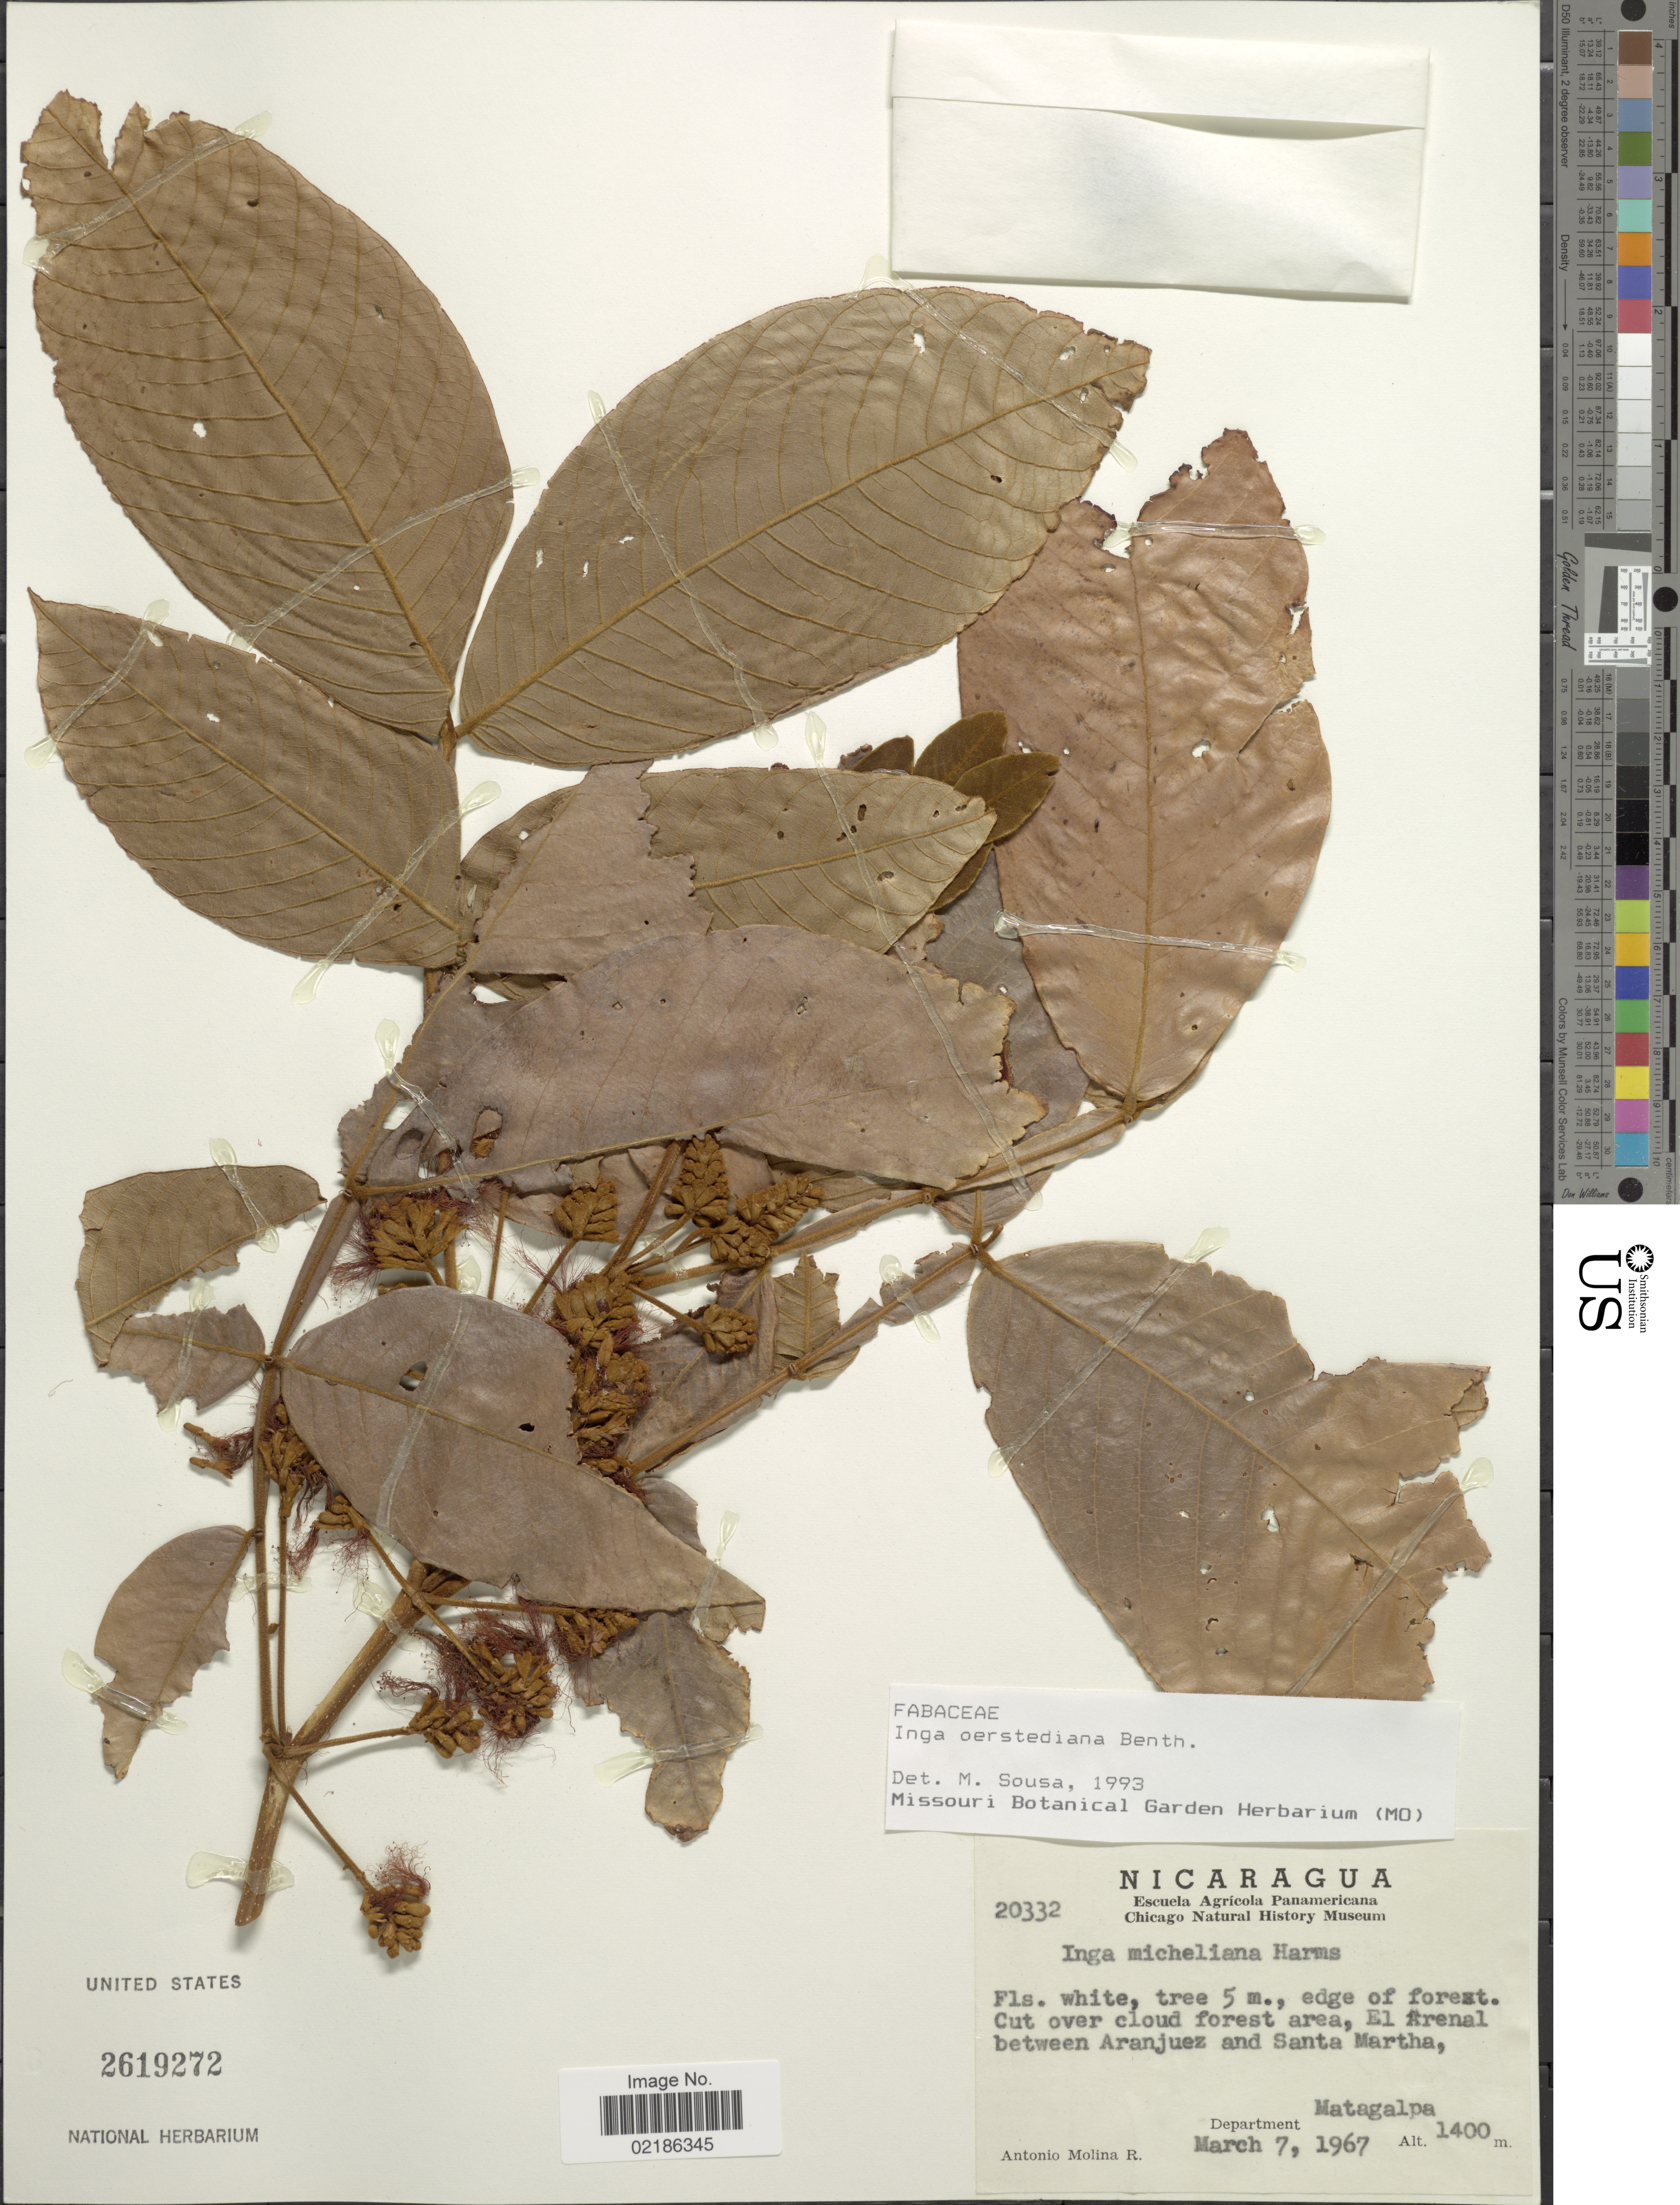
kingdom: Plantae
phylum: Tracheophyta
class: Magnoliopsida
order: Fabales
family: Fabaceae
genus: Inga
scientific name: Inga oerstediana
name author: Benth.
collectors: A. Molina R.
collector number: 20332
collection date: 1967-03-07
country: Nicaragua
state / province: Matagalpa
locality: El Arenal between Aranjuez and Santa Martha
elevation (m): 1400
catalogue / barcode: US 2619272